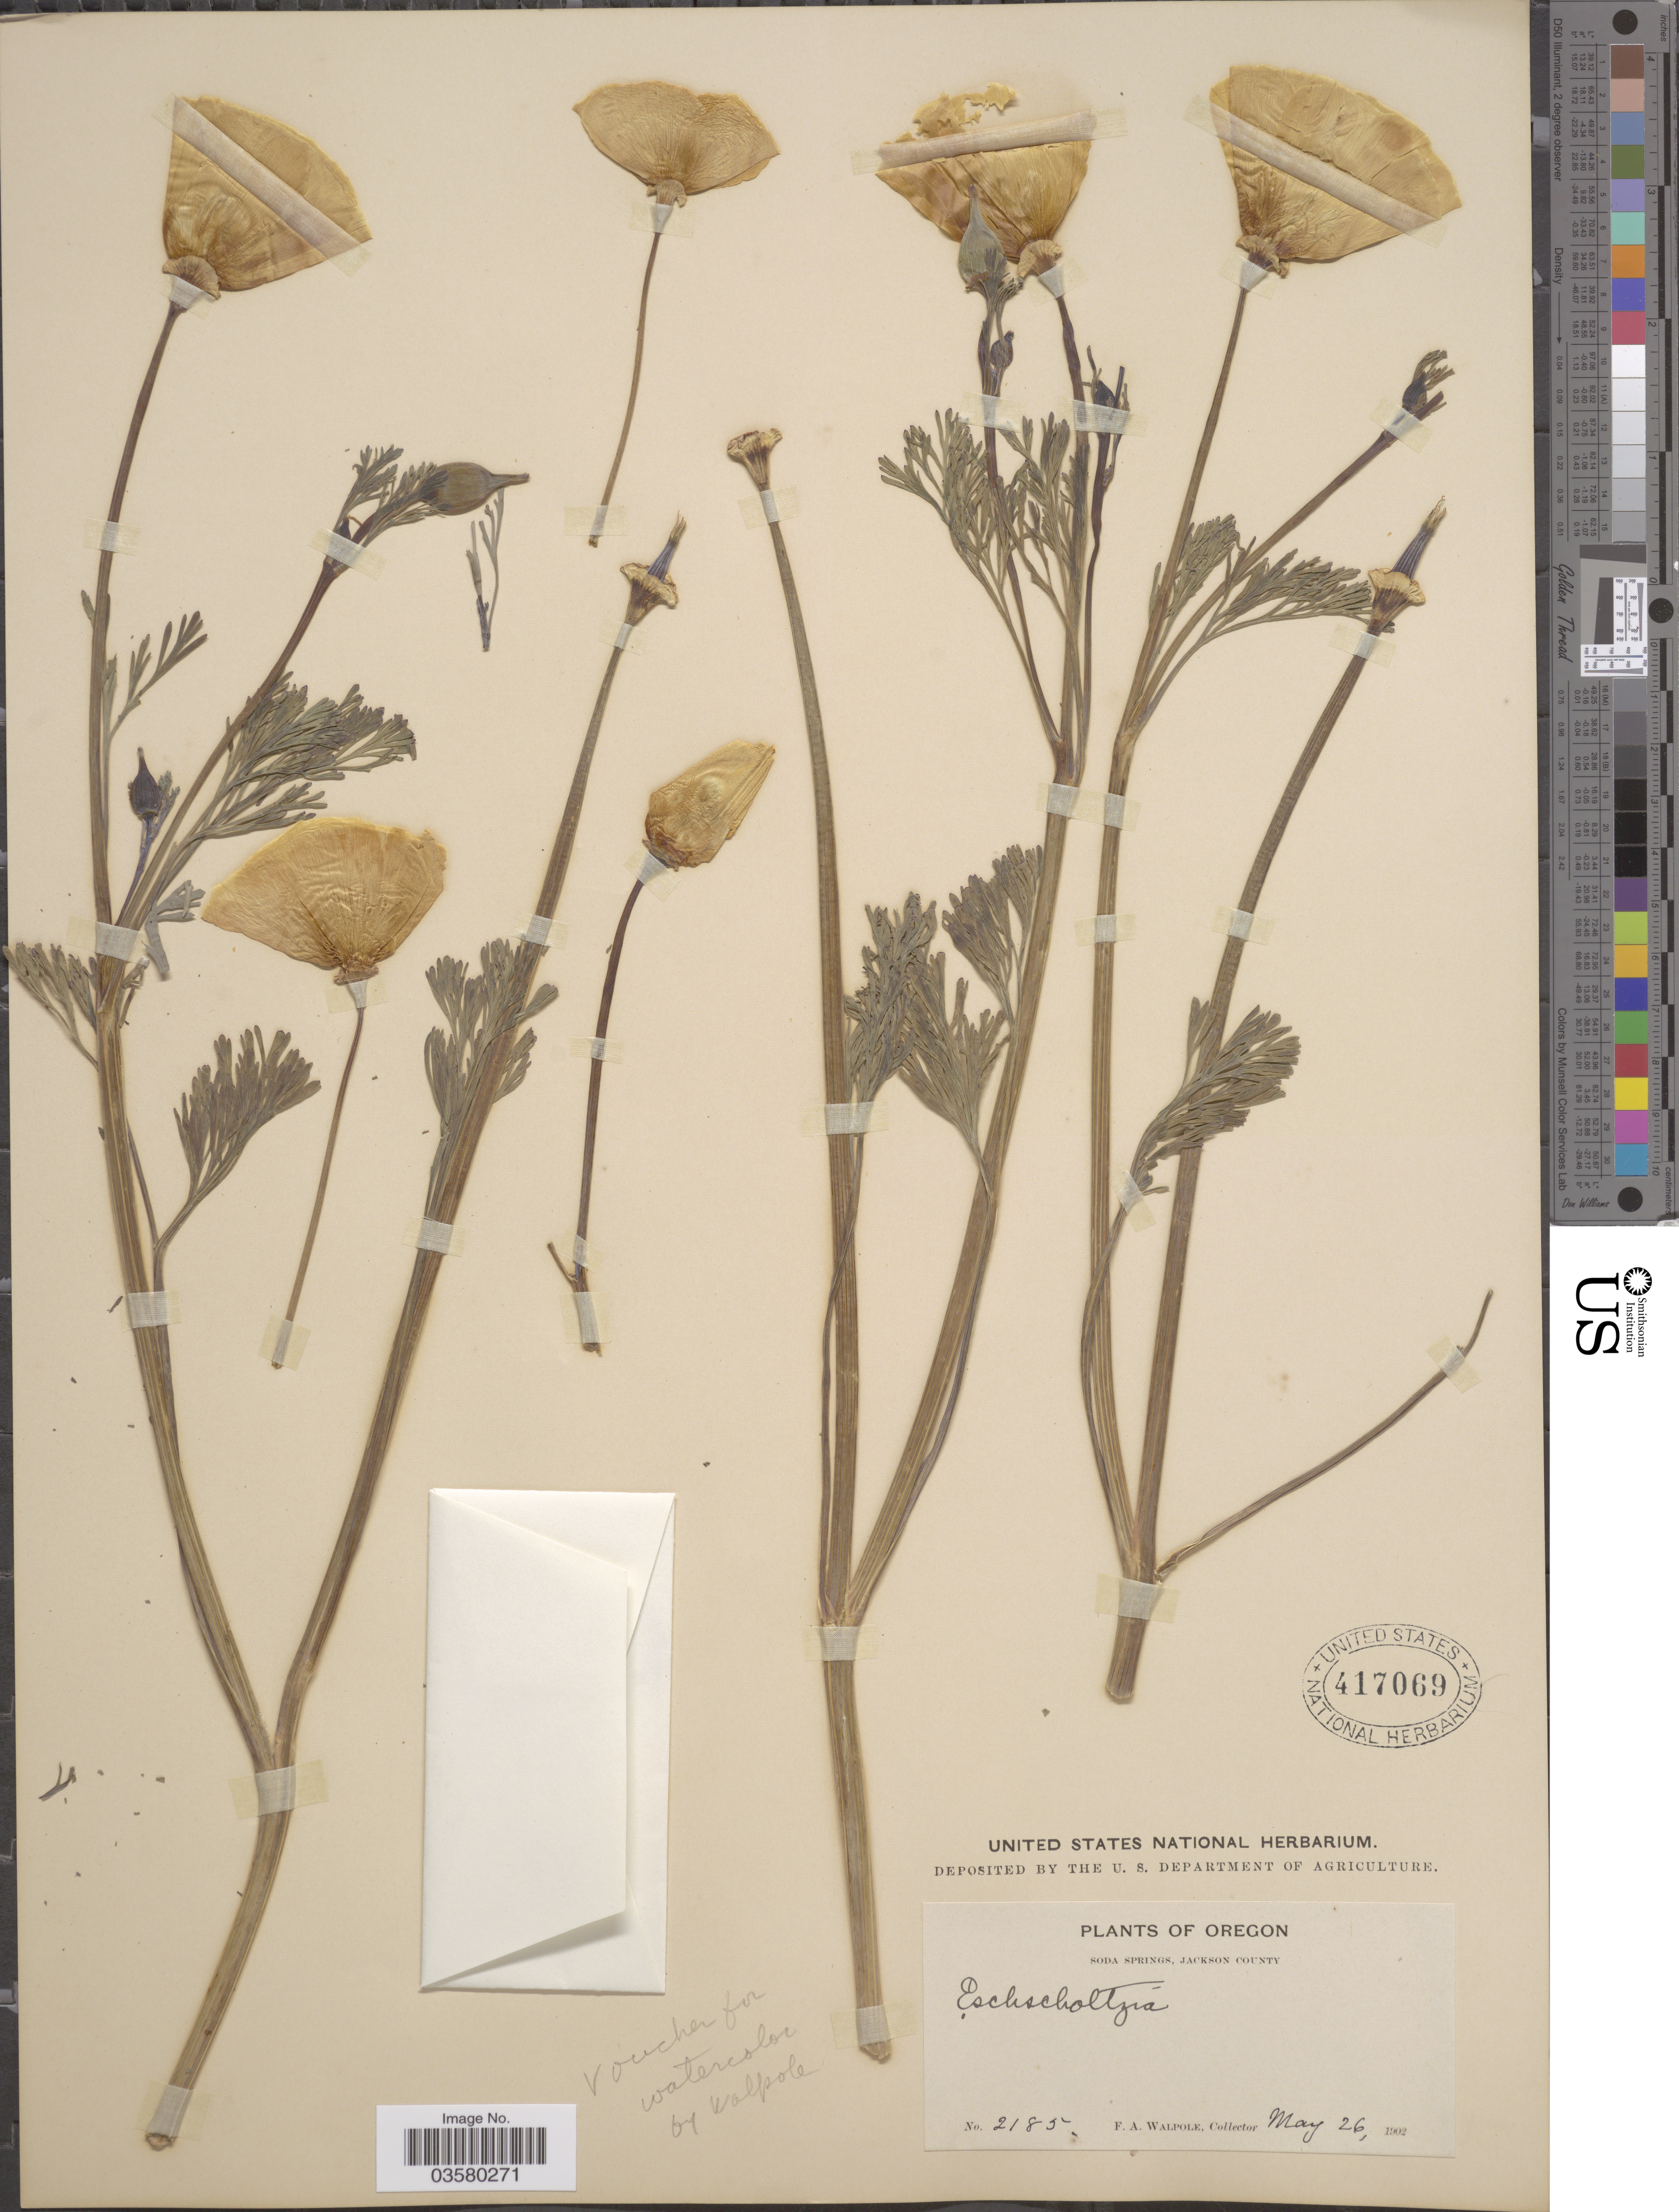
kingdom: Plantae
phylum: Tracheophyta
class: Magnoliopsida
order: Ranunculales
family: Papaveraceae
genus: Eschscholzia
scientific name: Eschscholzia californica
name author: Cham.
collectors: F. Walpole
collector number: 2185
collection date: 1902-05-26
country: United States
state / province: Oregon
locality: Soda Springs, Jackson County.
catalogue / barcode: US 417069